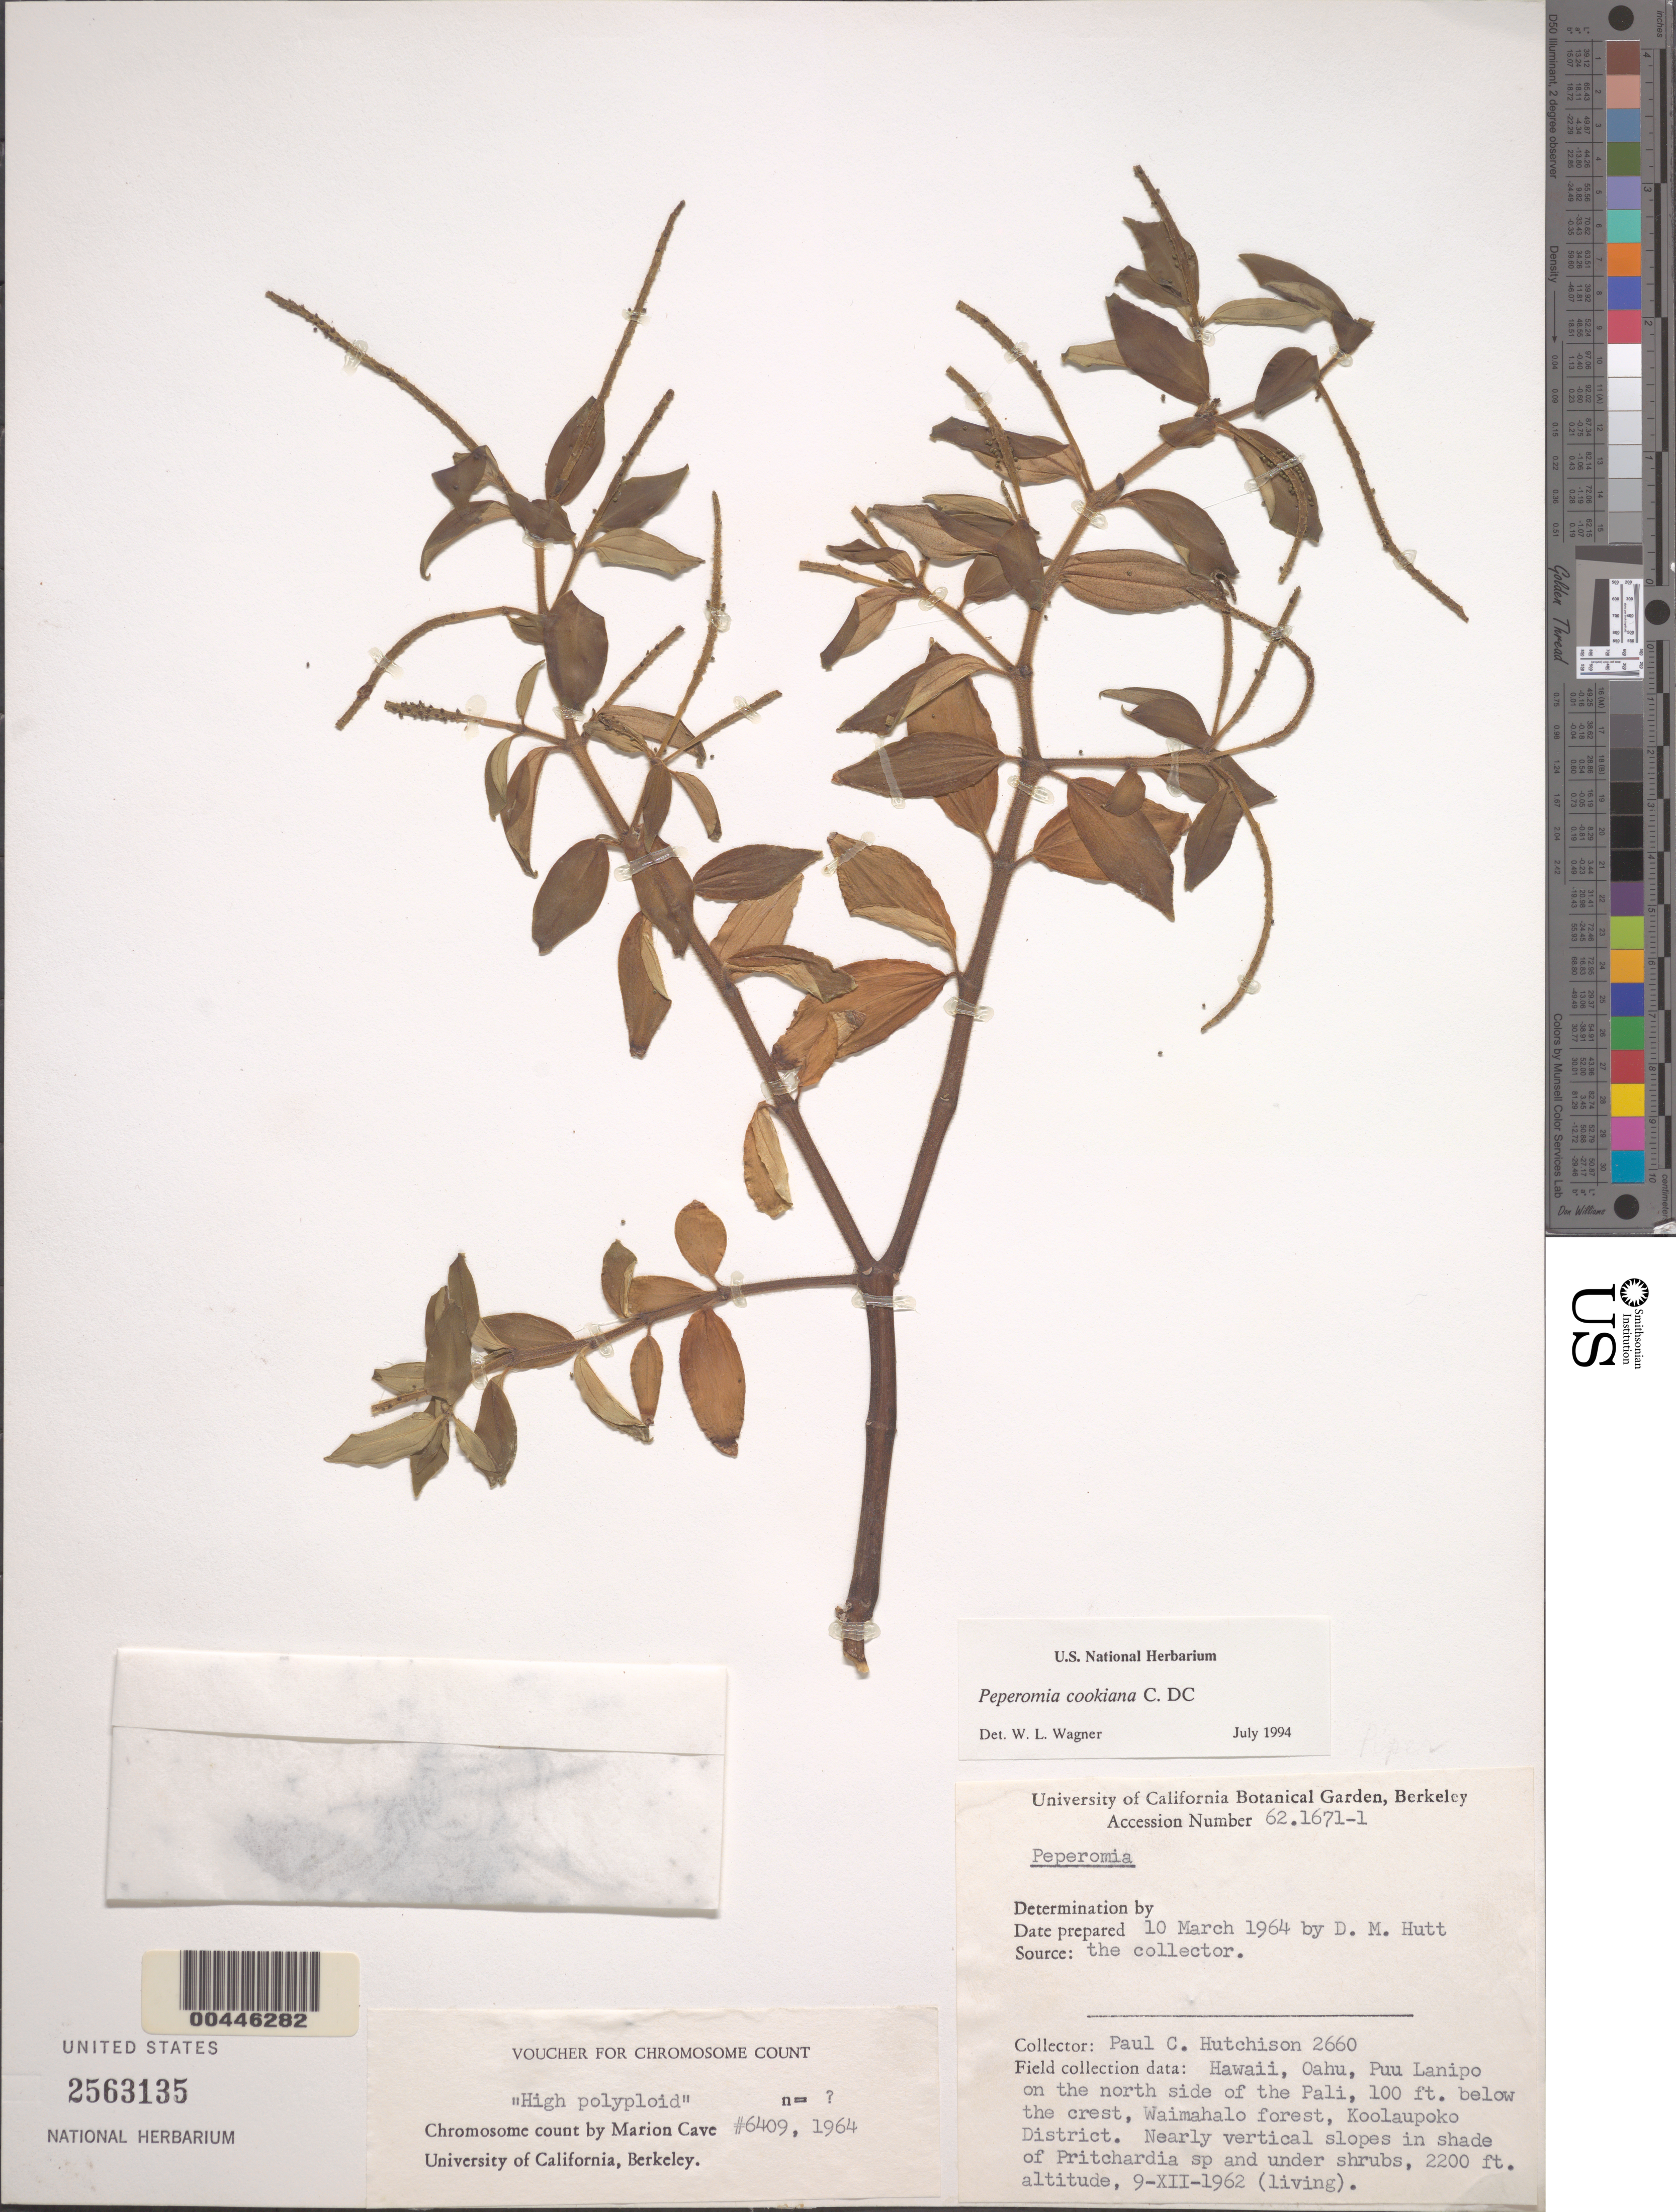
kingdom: Plantae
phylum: Tracheophyta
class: Magnoliopsida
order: Piperales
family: Piperaceae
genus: Peperomia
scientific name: Peperomia cookiana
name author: C. DC.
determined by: Wagner, W. L., (BOT), Smithsonian Institution - National Museum of Natural History (UNITED STATES)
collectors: P. C. Hutchison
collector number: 2660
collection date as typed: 9 Dec 1962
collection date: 1962-12-09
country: United States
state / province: Hawaii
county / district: Honolulu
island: Oahu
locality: Puu Lanipo on the N side of the Pali, 100 ft below the crest, Waimahalo For, Koolaupoko Dist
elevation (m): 671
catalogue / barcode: US 2563135